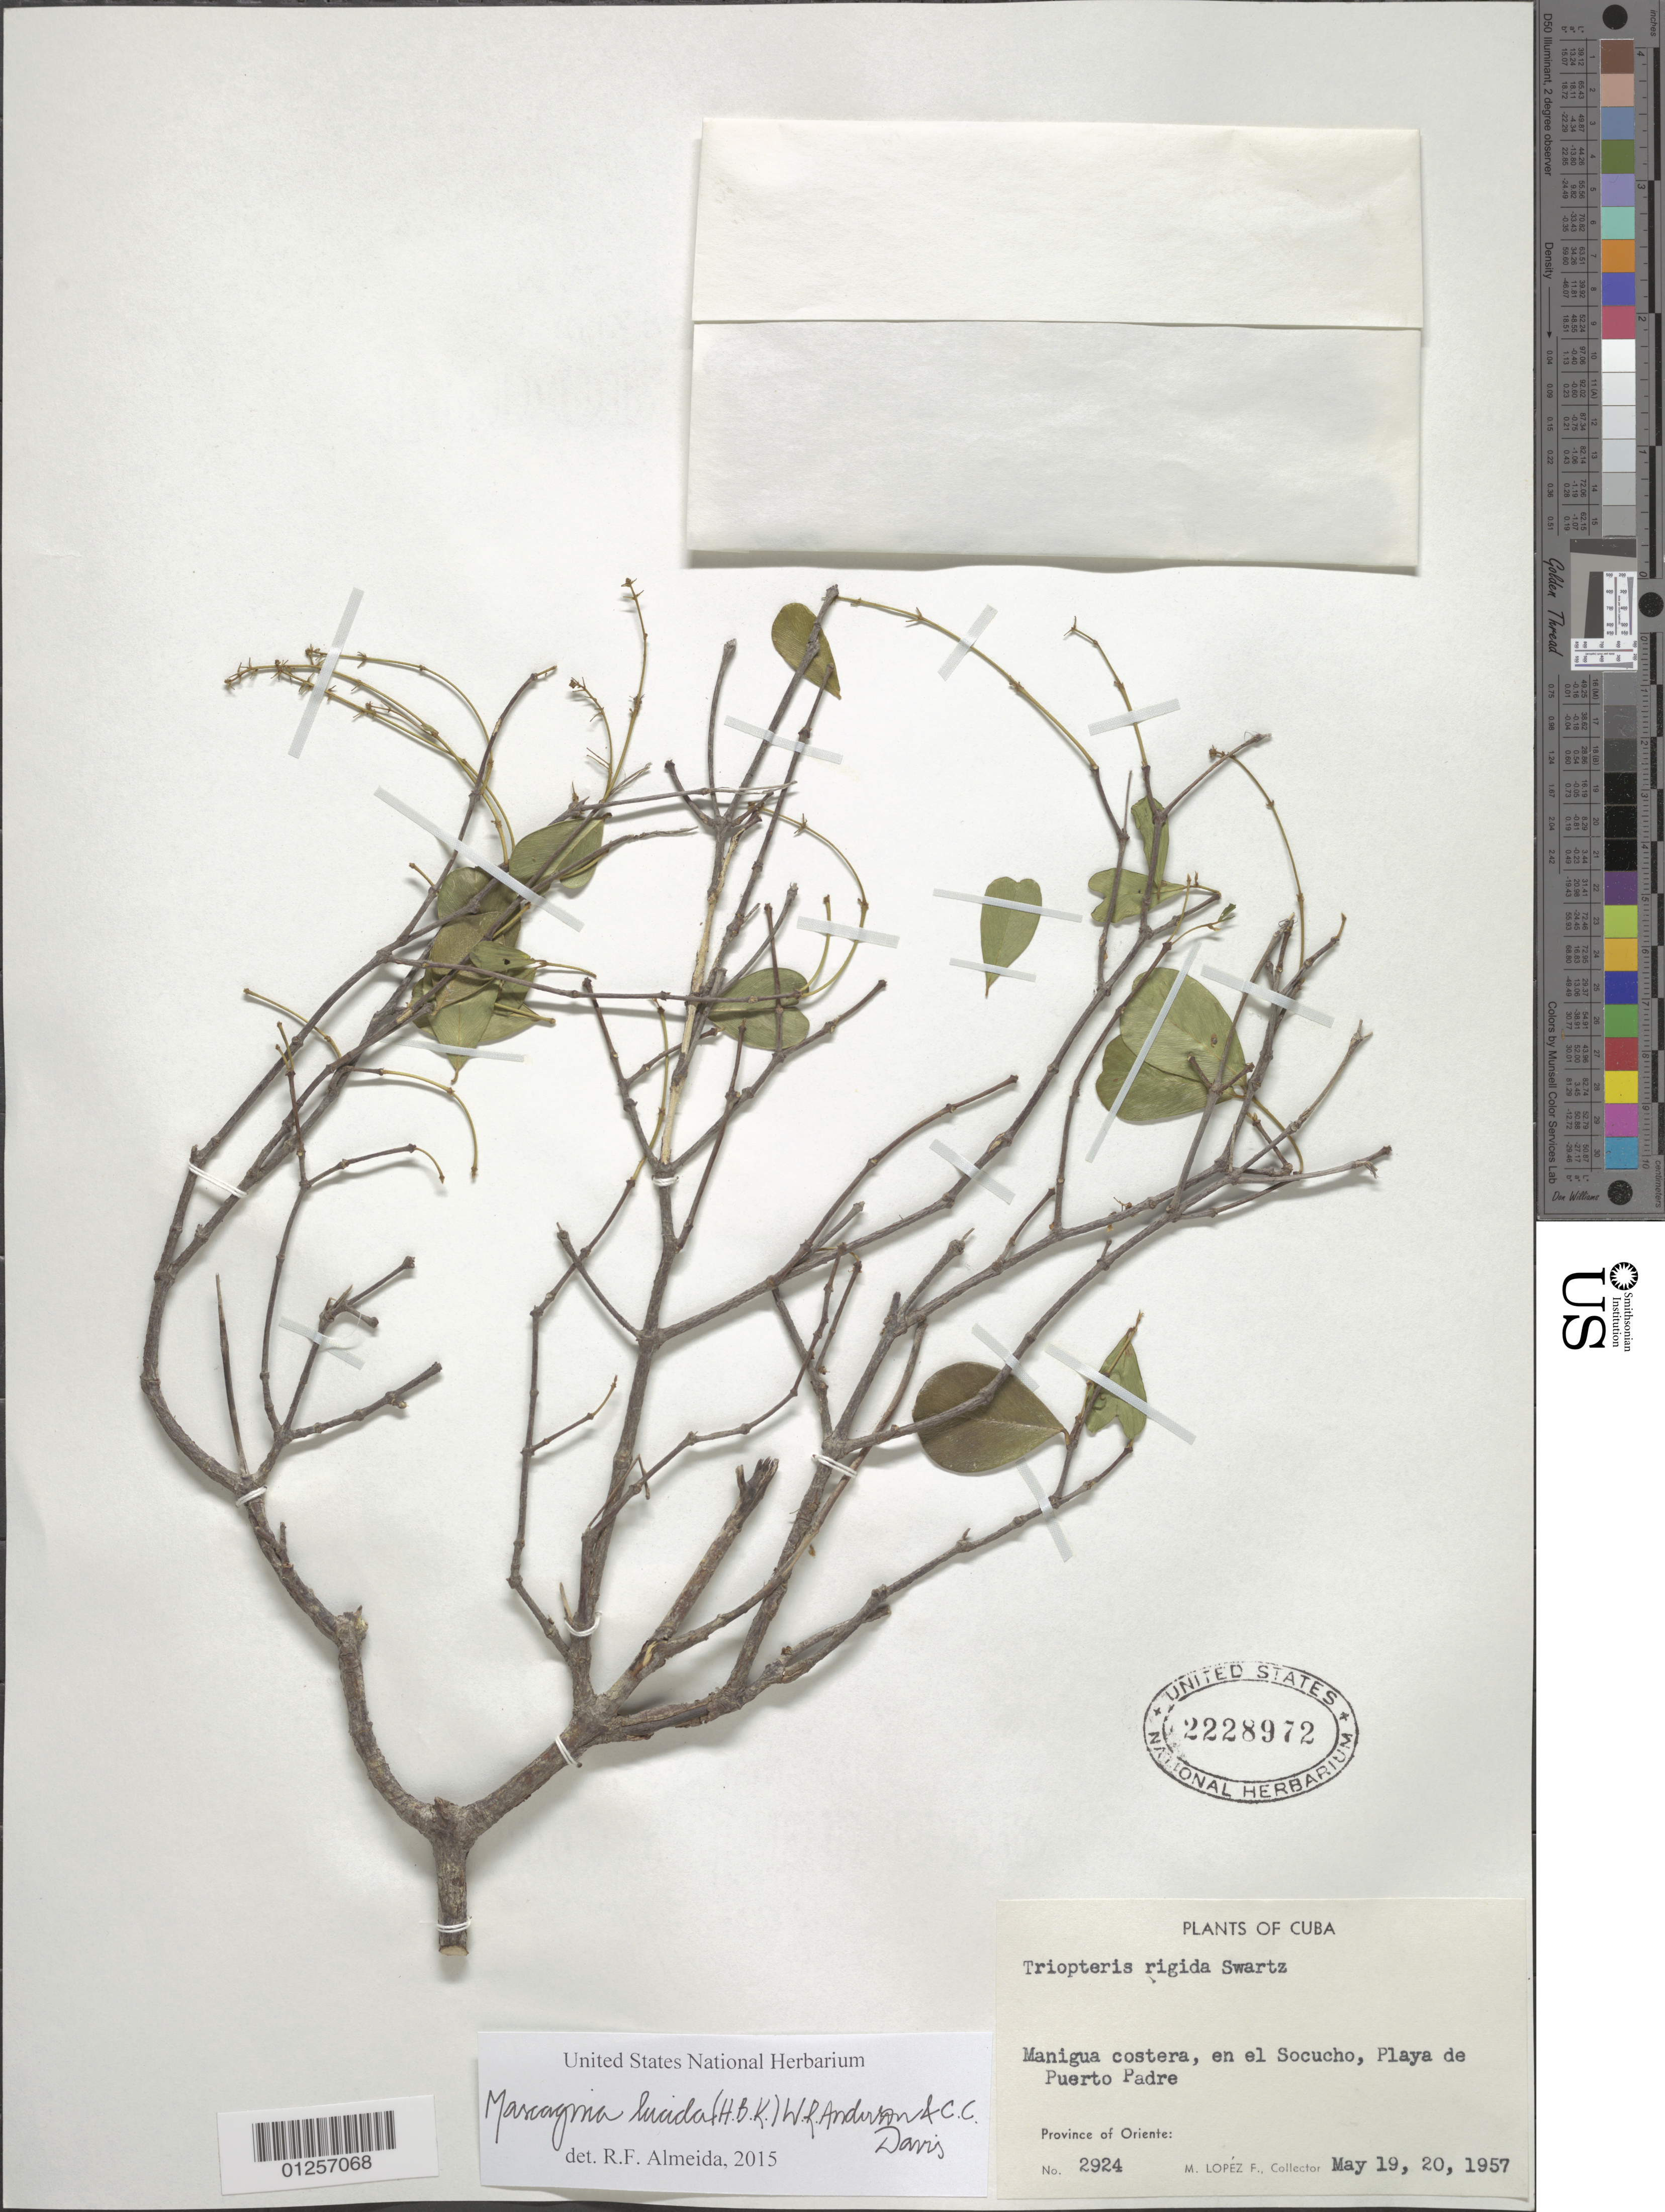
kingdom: Plantae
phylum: Tracheophyta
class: Magnoliopsida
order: Malpighiales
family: Malpighiaceae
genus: Mascagnia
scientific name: Mascagnia lucida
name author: (Kunth) W.R. Anderson & C. Davis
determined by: De Almeida, R. F., (HUEFS), Universidade Estadual de Feira de Santana (BRAZIL)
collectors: M. Lopéz-F.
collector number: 2924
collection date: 1957-05-19/1957-05-20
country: Cuba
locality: Oriente Province, Playa de Puerto Padre, Socucho.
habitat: Manigua costera.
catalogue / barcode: US 2228972